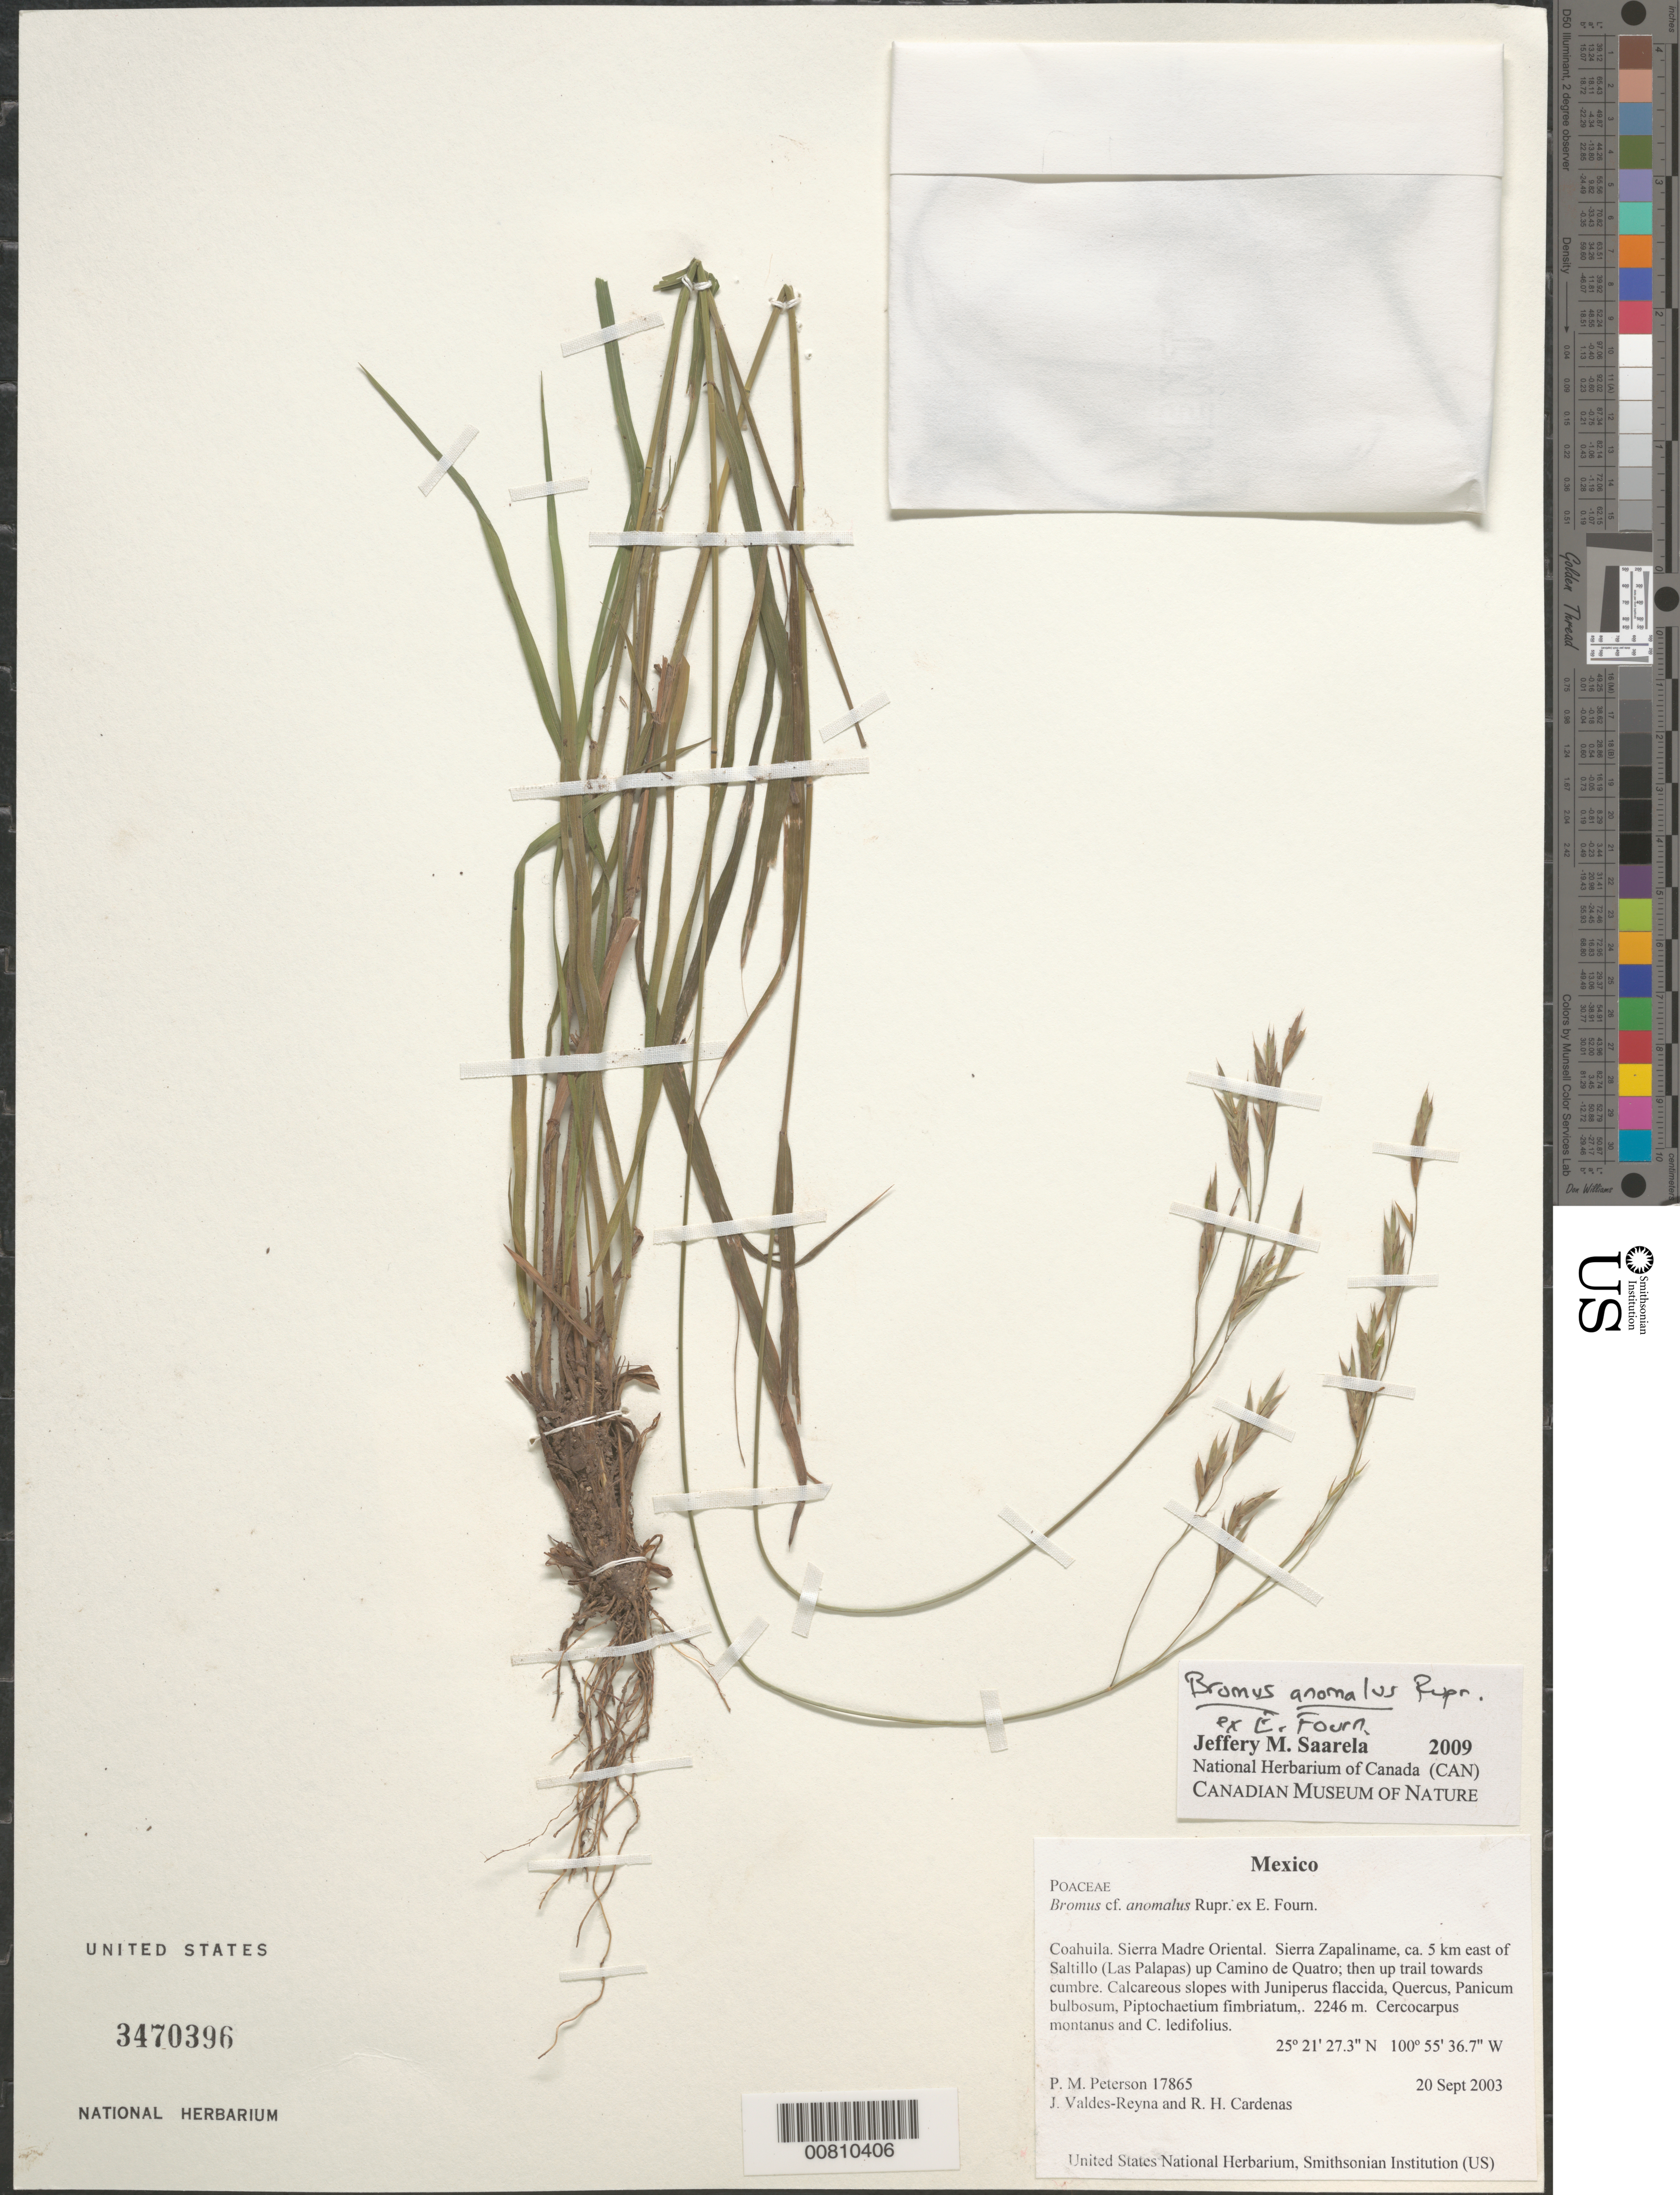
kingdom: Plantae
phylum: Tracheophyta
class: Liliopsida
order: Poales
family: Poaceae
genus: Bromus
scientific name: Bromus anomalus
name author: Rupr. ex E. Fourn.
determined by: Saarela, J. M., (CAN), Canadian Museum of Nature (CANADA)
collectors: P. M. Peterson, J. Valdés-Reyna & R. Cardenas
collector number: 17865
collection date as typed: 20 Sep 2003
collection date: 2003-09-20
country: Mexico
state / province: Coahuila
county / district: Sierra Madre Oriental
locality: Sierra Zapaliname, ca. 5 km east of Saltillo (Las Palapas) up Camino de Quatro; then up trail towards cumbre. Calcareous slopes with Juniperus flaccida, Quercus, Panicum bulbosum, Piptochaetium fimbriatum,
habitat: Cercocarpus montanus and C. ledifolius.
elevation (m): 2246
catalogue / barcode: US 3470396